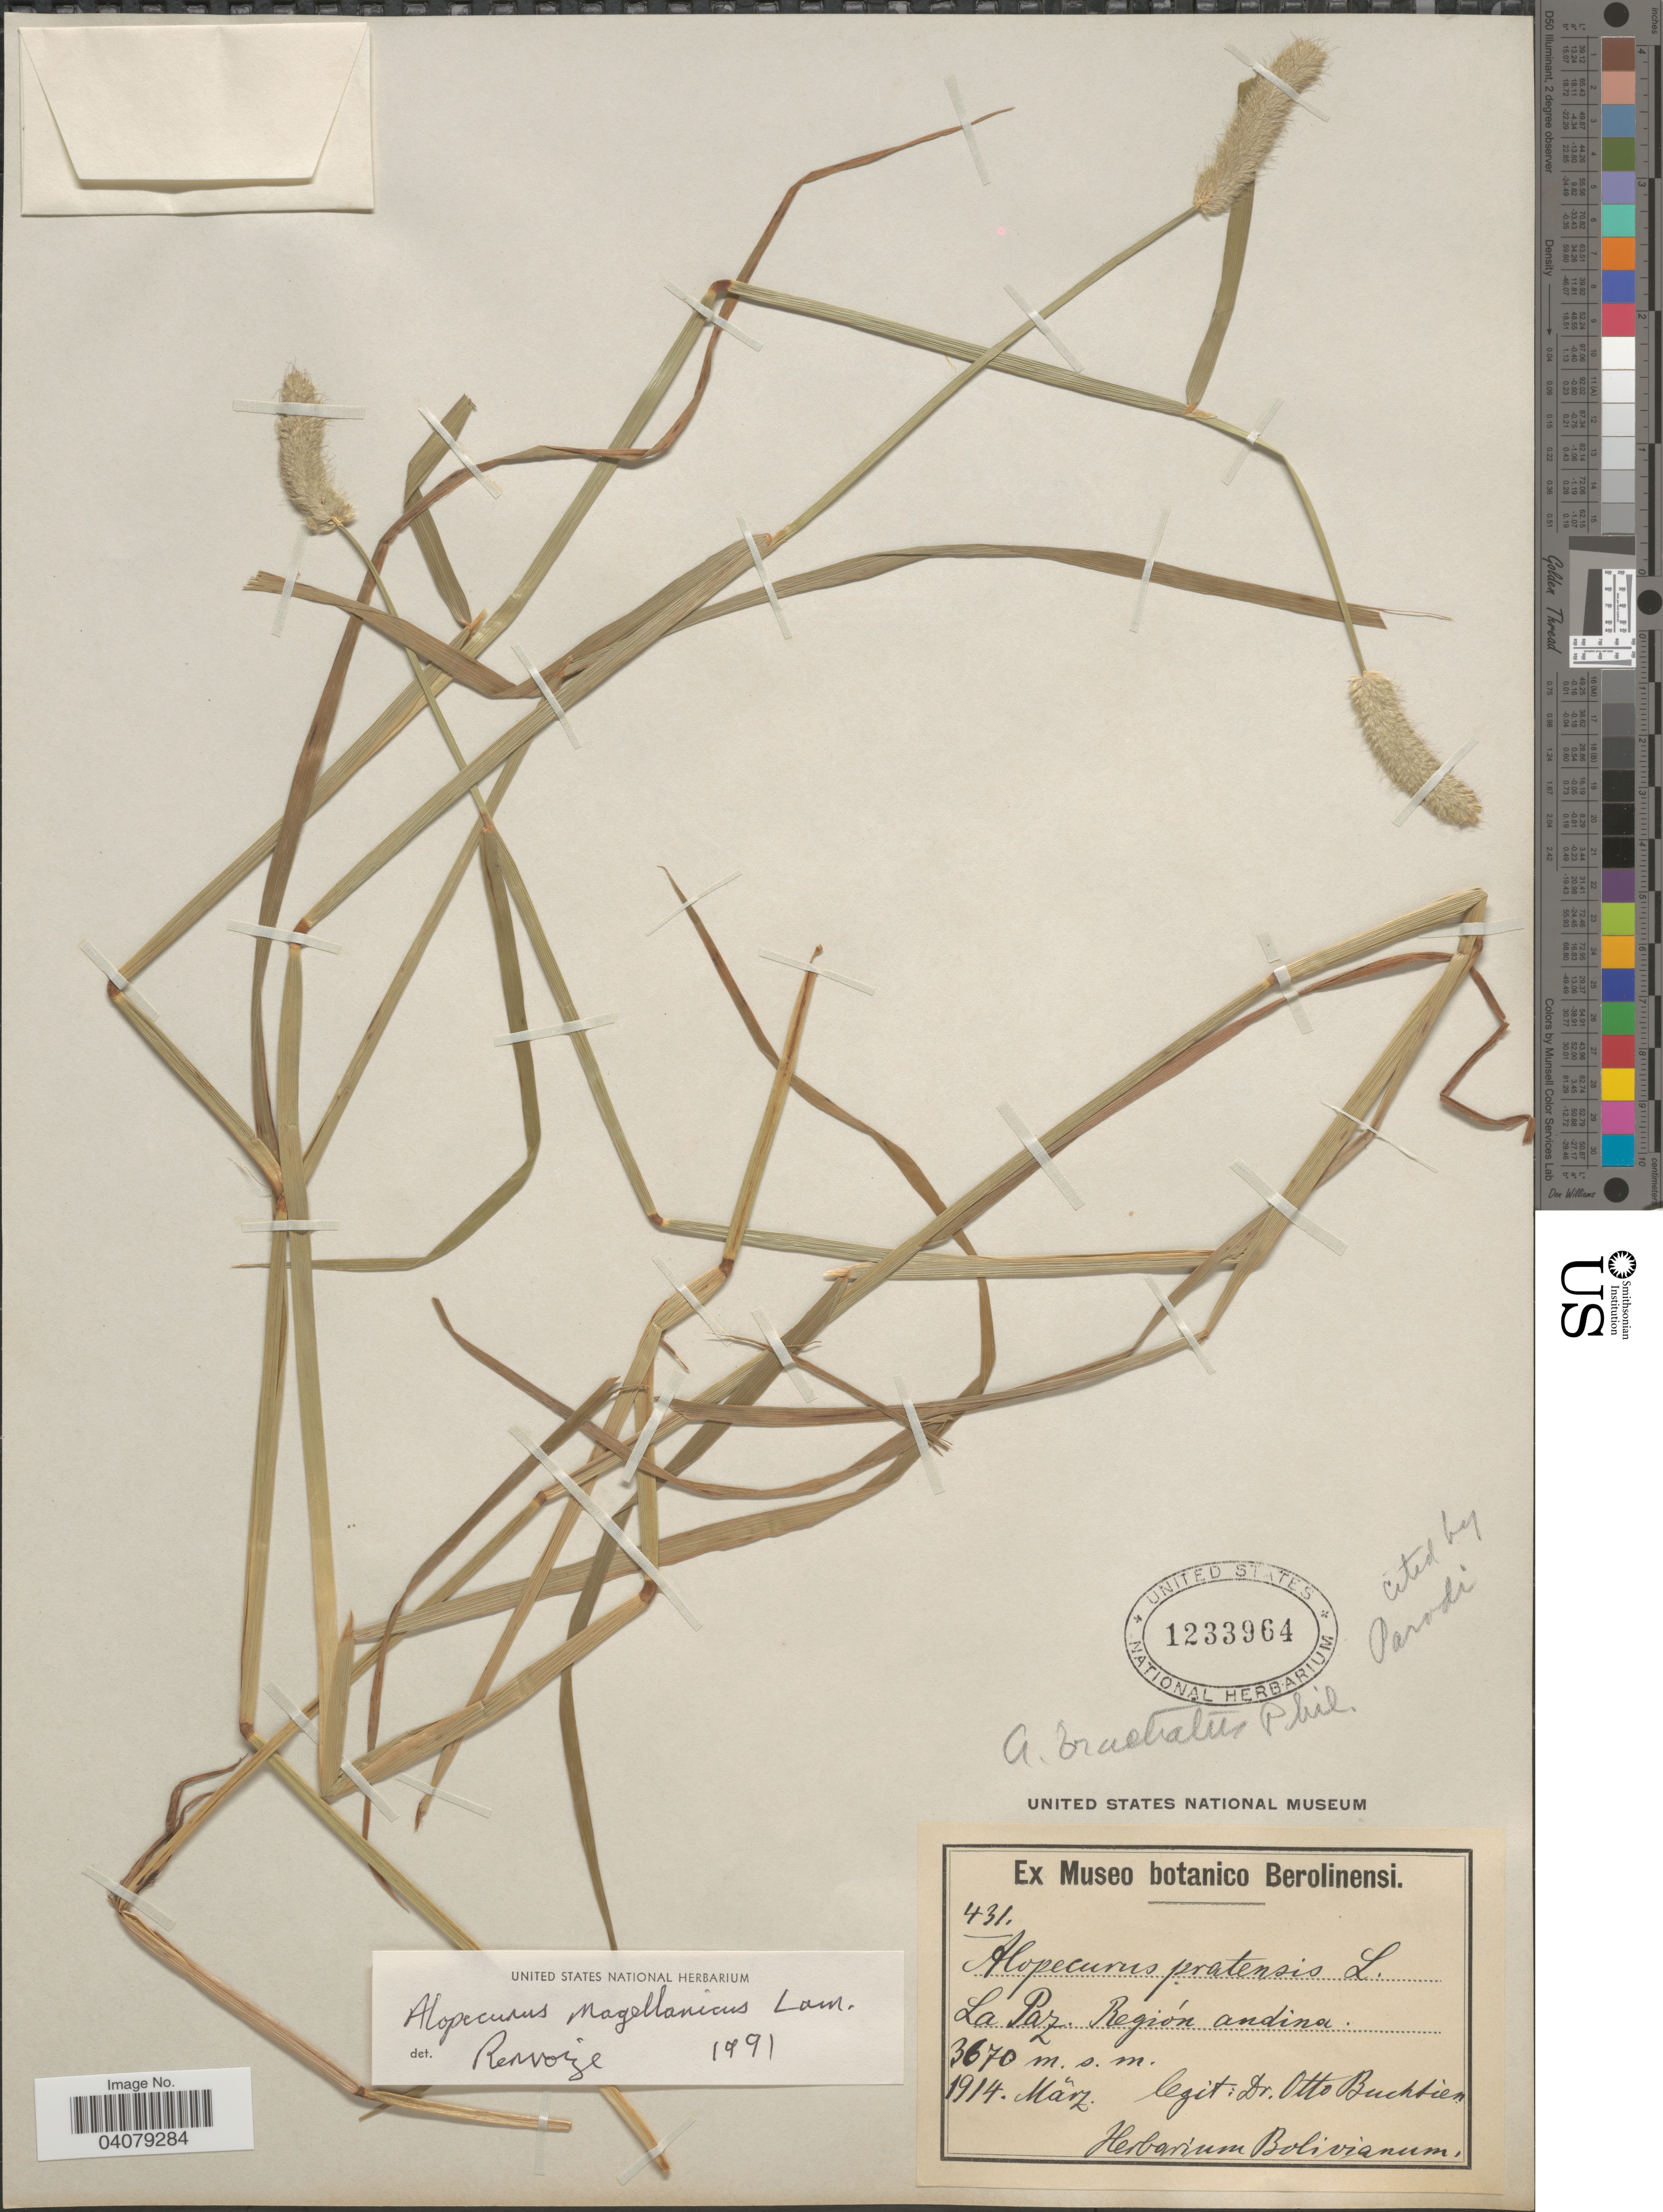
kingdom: Plantae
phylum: Tracheophyta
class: Liliopsida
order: Poales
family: Poaceae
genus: Alopecurus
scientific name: Alopecurus magellanicus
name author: Lam.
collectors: O. Buchtien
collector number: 431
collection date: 1914-03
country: Bolivia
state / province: La Paz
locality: Región andina.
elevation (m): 3670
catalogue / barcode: US 1233964